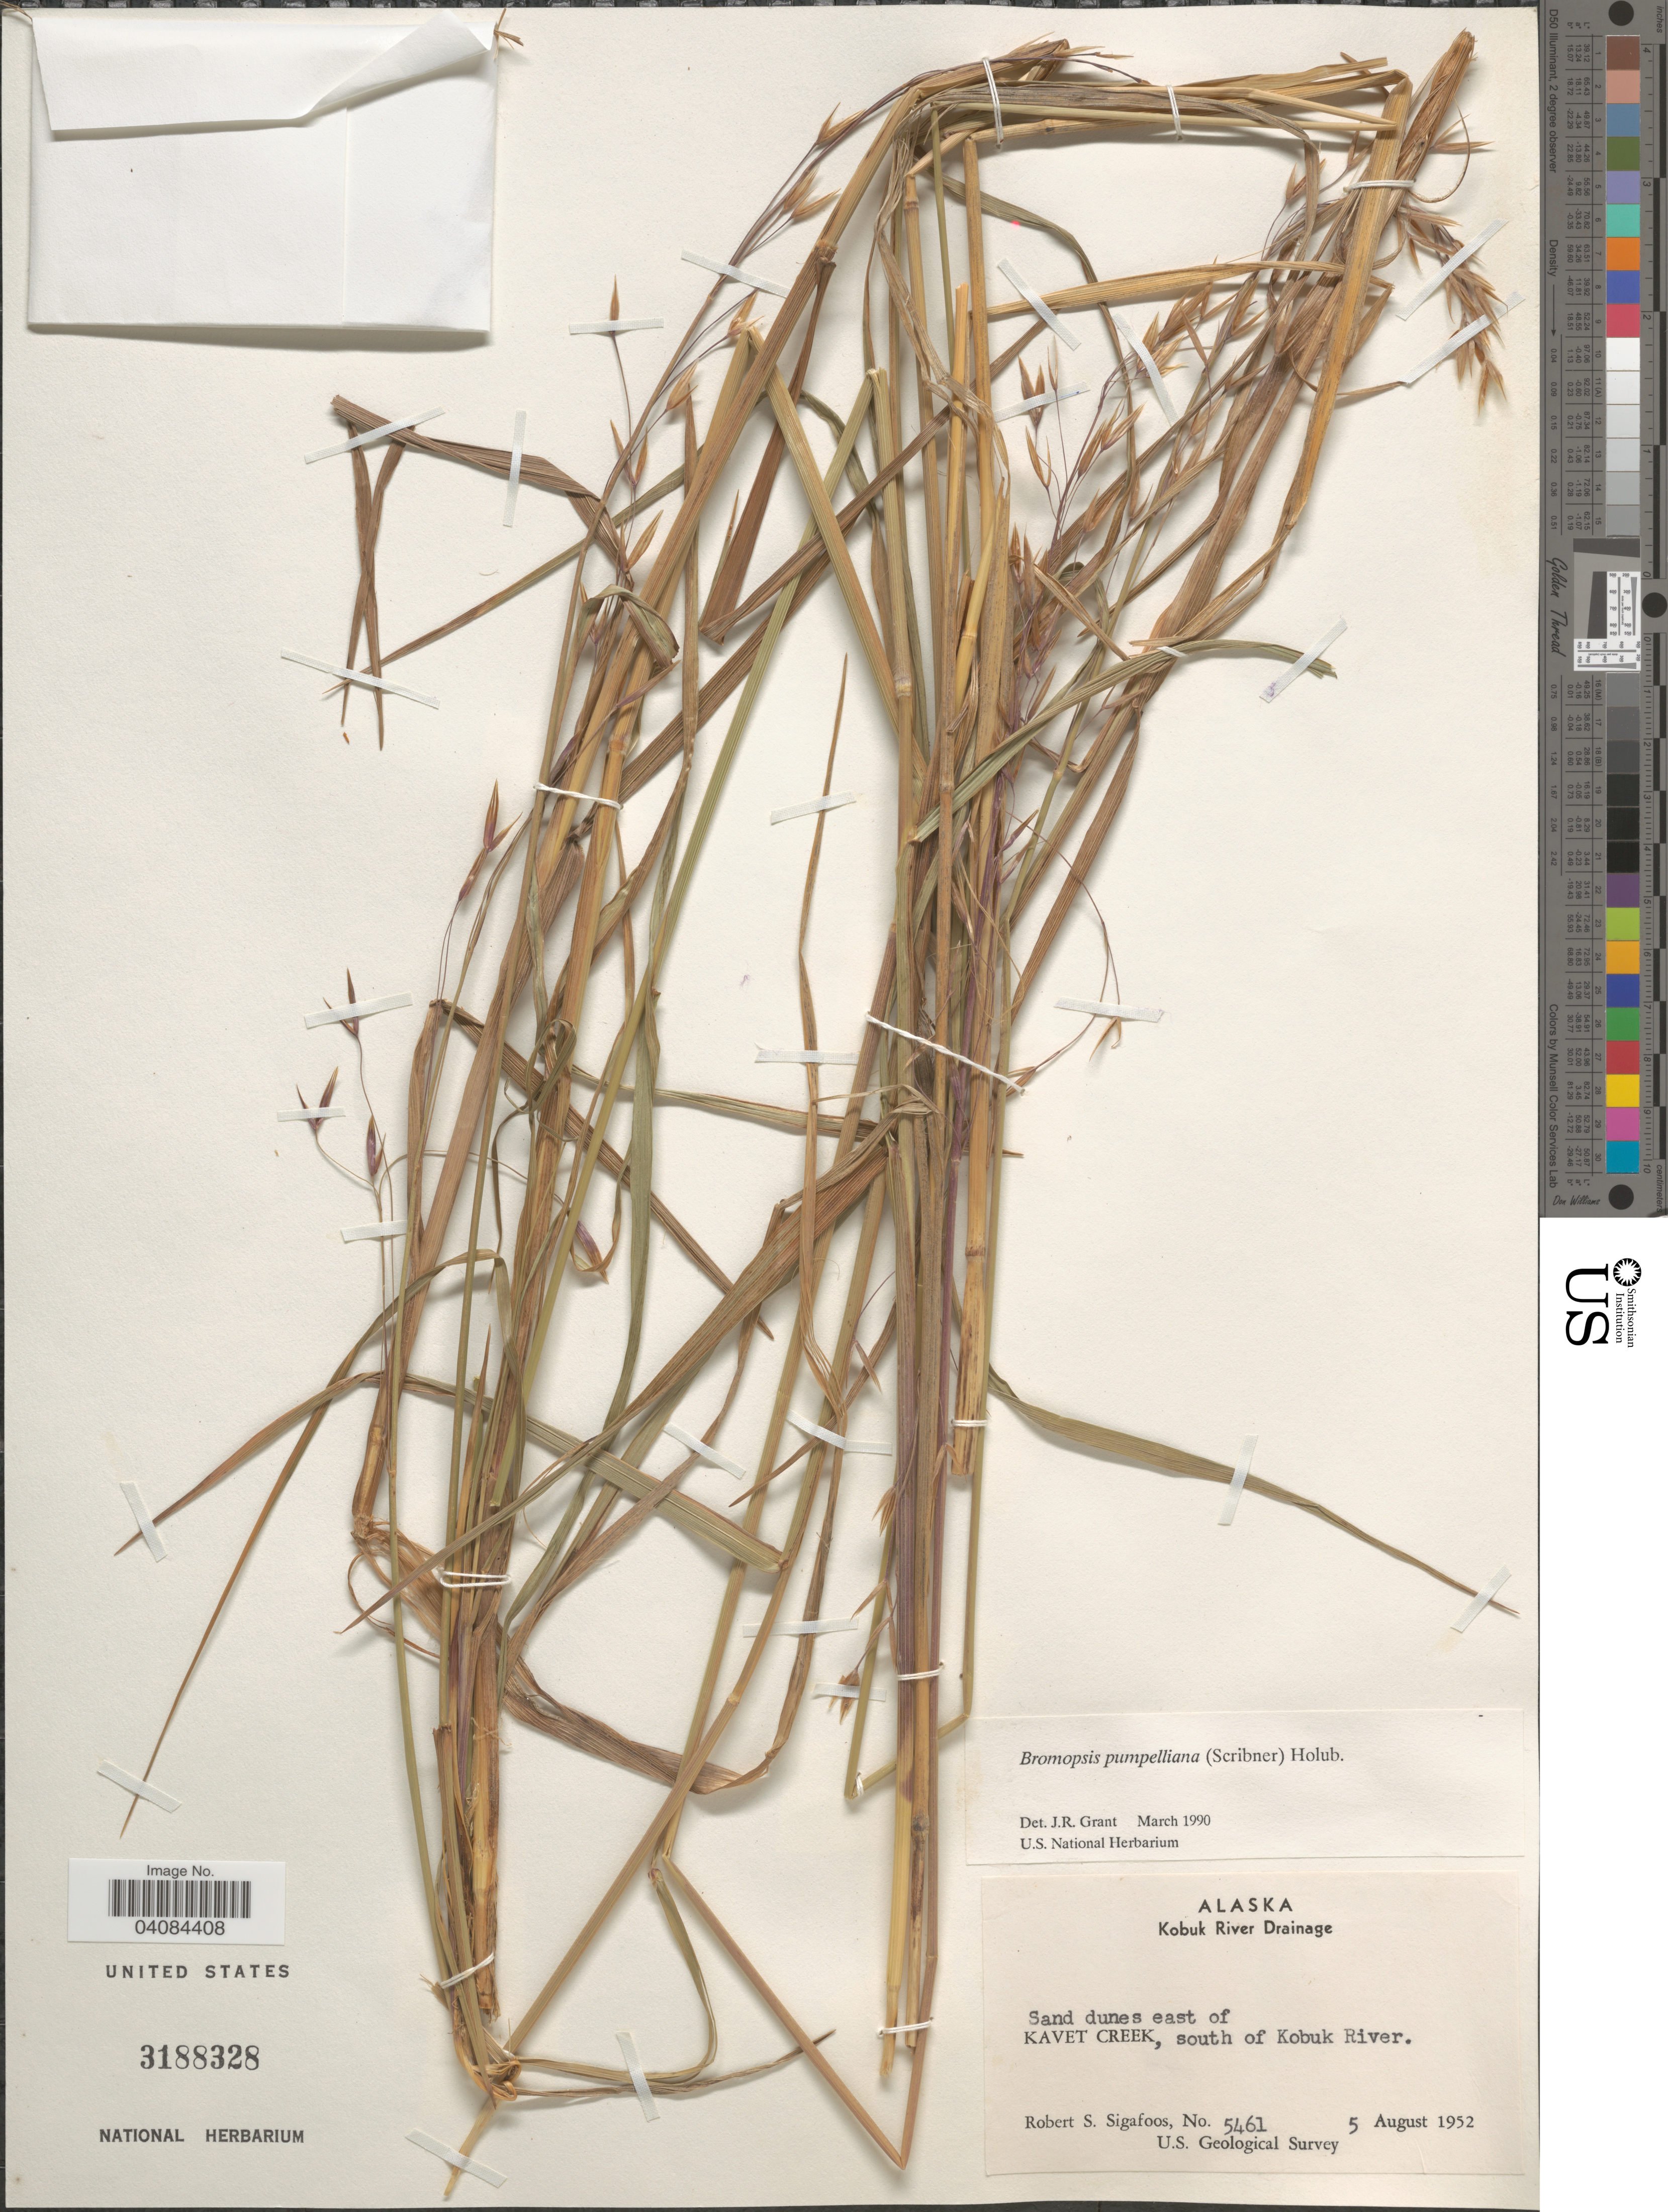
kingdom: Plantae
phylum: Tracheophyta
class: Liliopsida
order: Poales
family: Poaceae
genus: Bromus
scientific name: Bromus pumpellianus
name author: Scribn.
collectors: R. Sigafoos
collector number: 5461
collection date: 1952-08-05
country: United States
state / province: Alaska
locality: Kobuk River Drainage. Sand dunes east of Kavet Creek, south of Kobuk River. U.S. Geological Survey.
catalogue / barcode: US 3188328